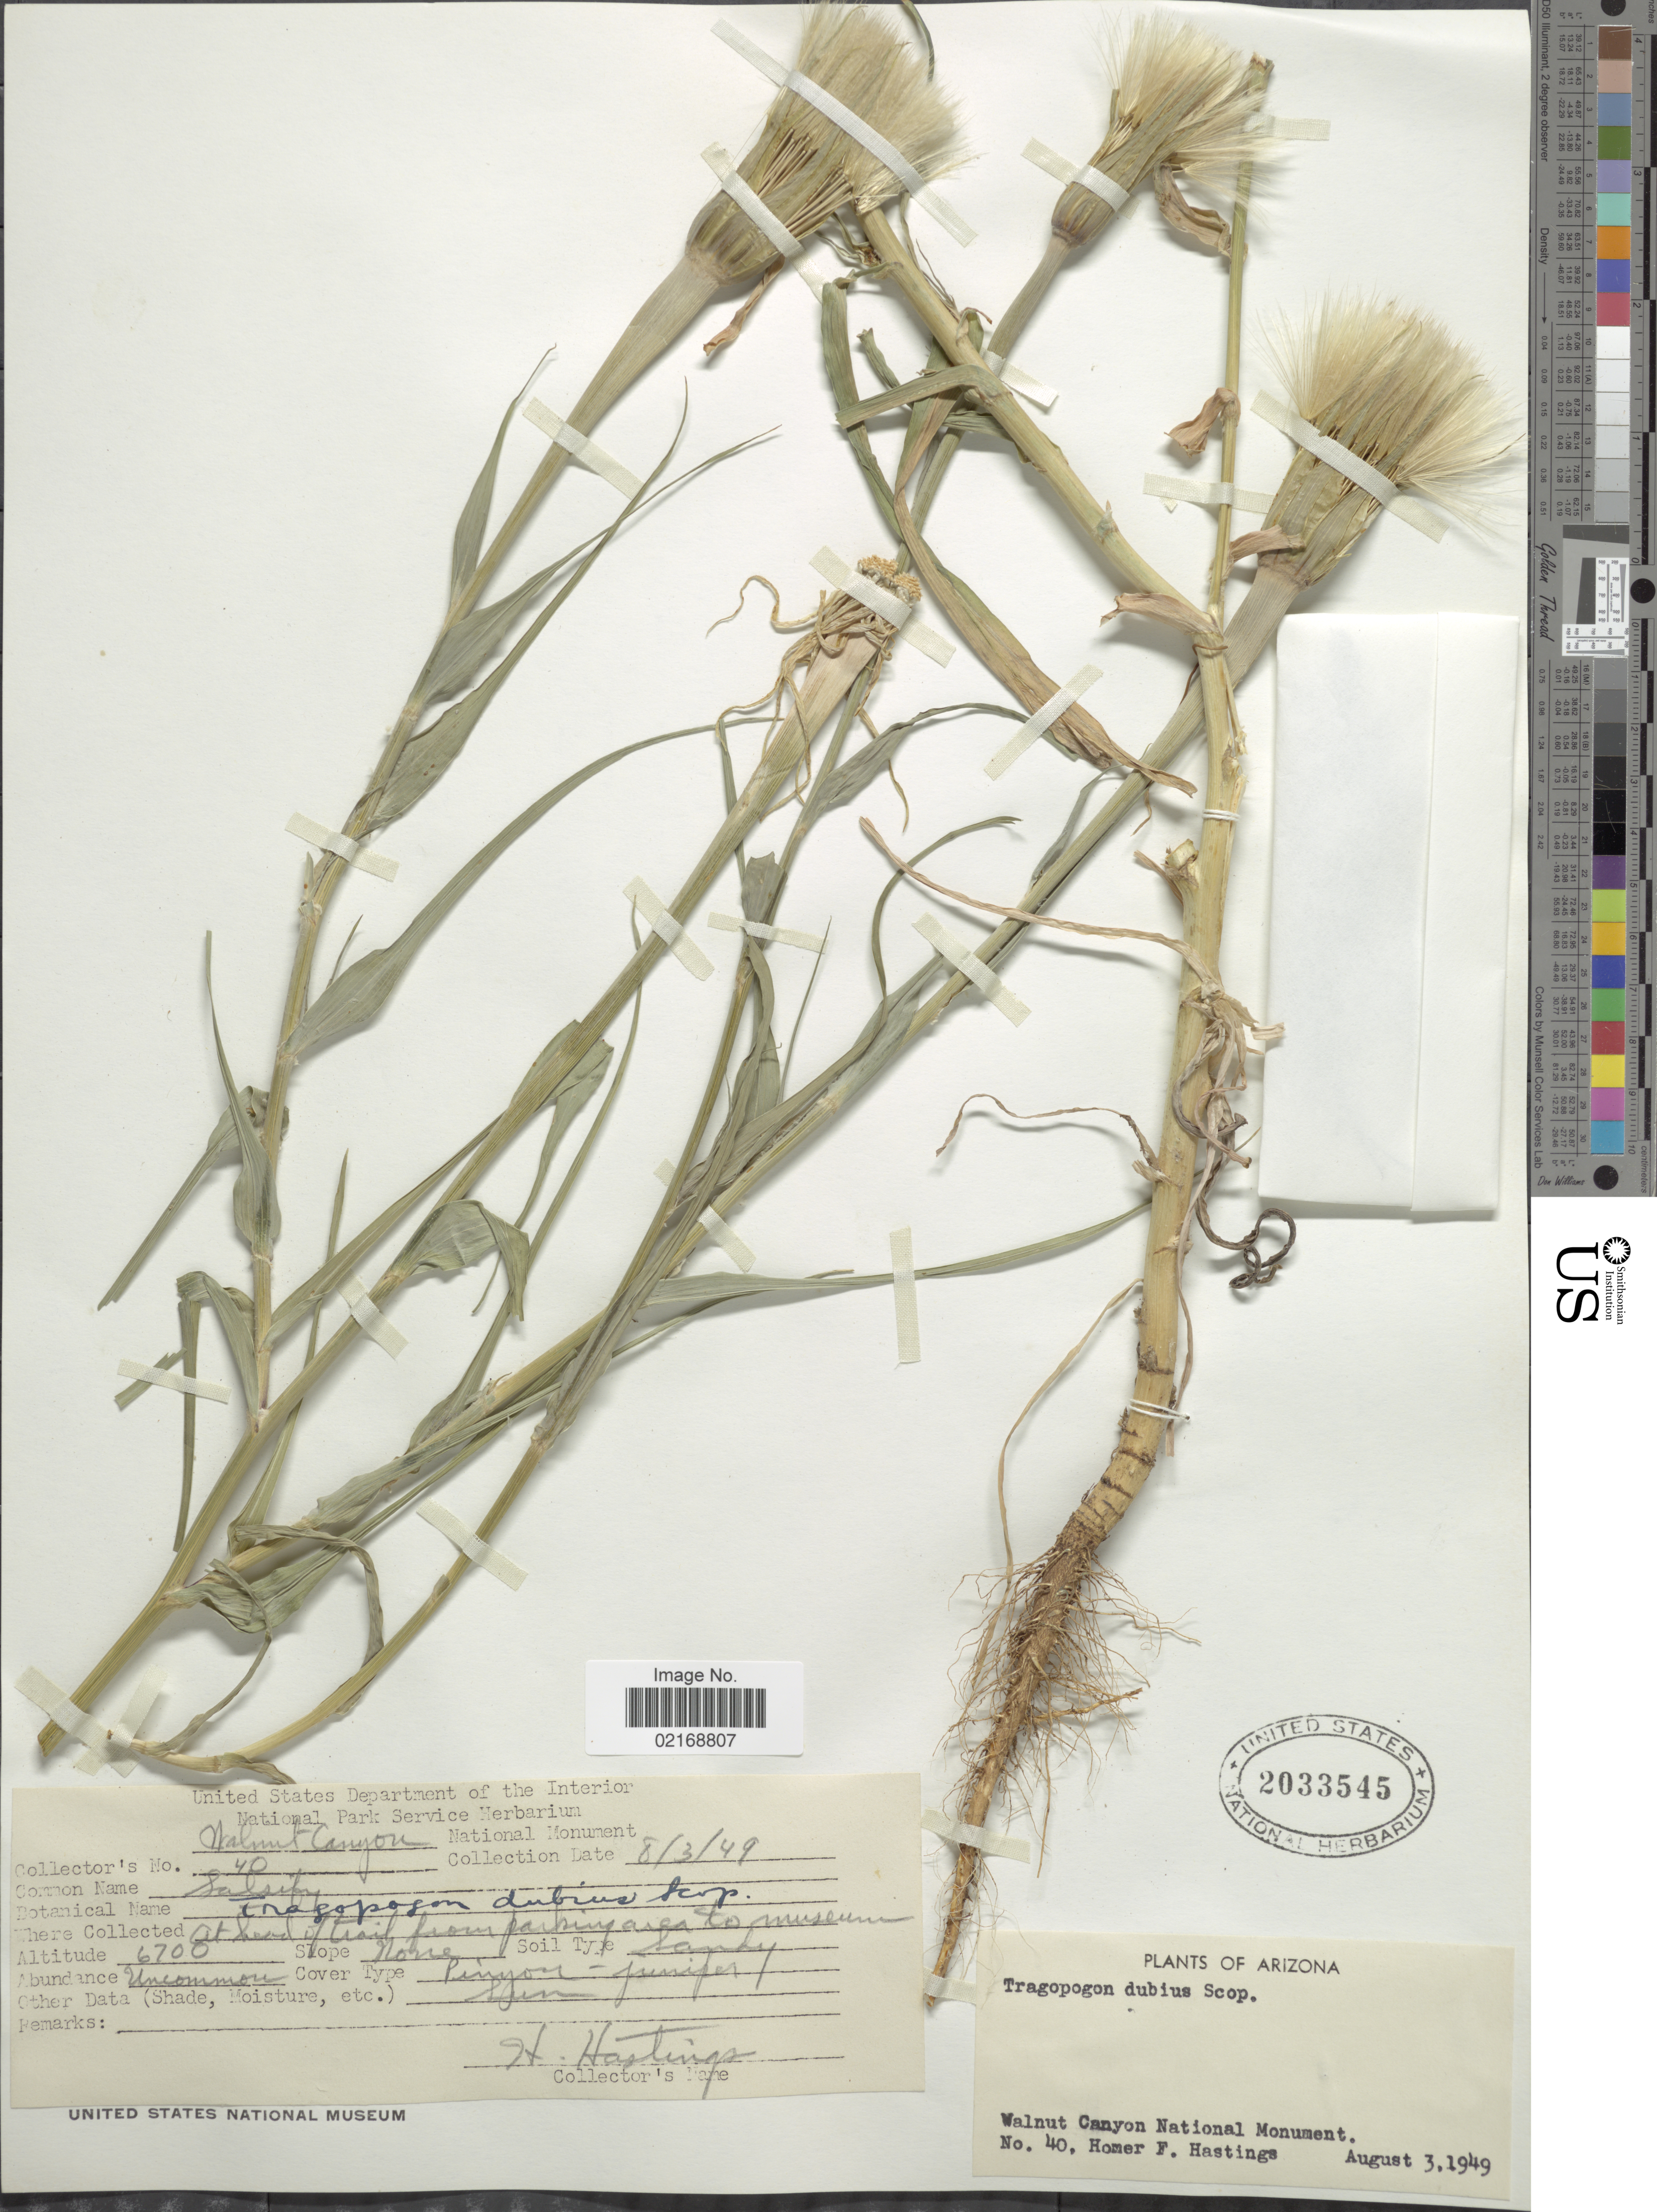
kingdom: Plantae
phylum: Tracheophyta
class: Magnoliopsida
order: Asterales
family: Asteraceae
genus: Tragopogon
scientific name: Tragopogon dubius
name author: Scop.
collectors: H. Hastings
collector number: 40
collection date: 1949-08-03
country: United States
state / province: Arizona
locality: Walnut Canyon National Monument. At head of trail from parking area to museum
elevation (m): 2042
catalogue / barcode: US 2033545